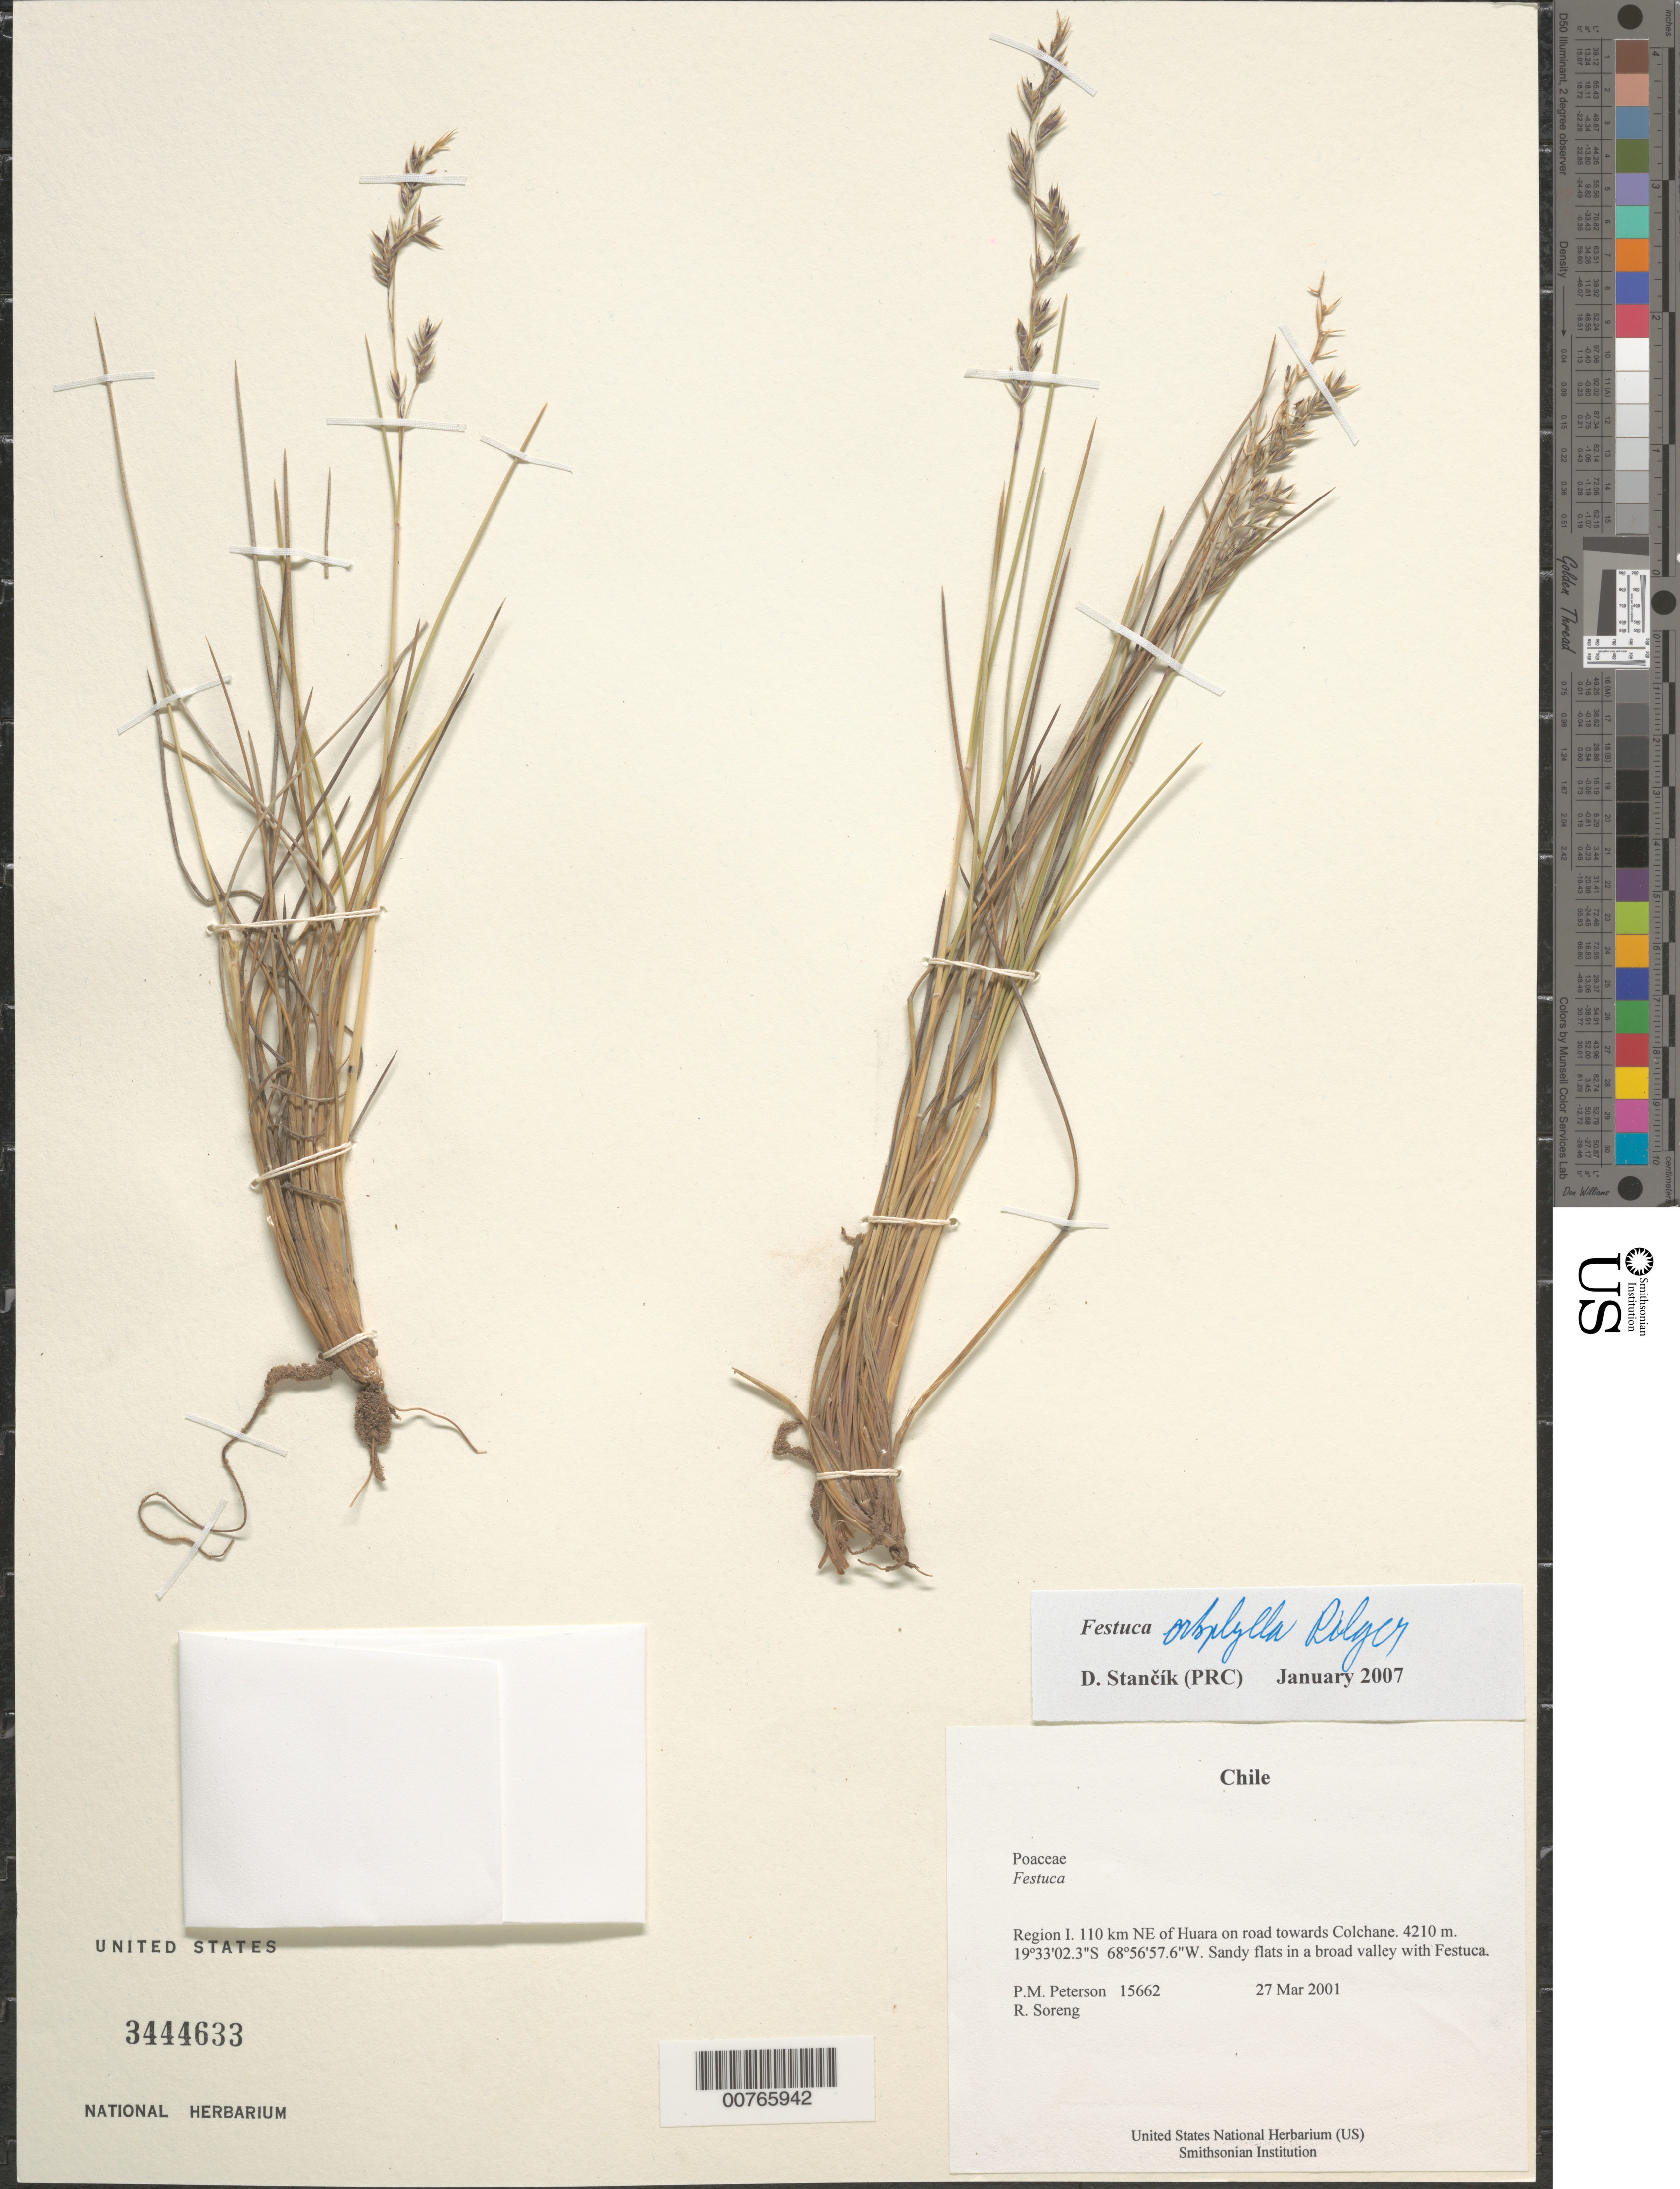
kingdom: Plantae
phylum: Tracheophyta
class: Liliopsida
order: Poales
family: Poaceae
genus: Festuca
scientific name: Festuca orthophylla var. boliviana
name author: Pilg.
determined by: Stancik, D.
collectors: P. M. Peterson & R. J. Soreng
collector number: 15662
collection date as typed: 27 Mar 2001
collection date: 2001-03-27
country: Chile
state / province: Tarapacá (I)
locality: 110 km NE of Huara on road towards Colchane.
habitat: Sandy flats in a broad valley with Festuca.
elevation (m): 4210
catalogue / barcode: US 3444633